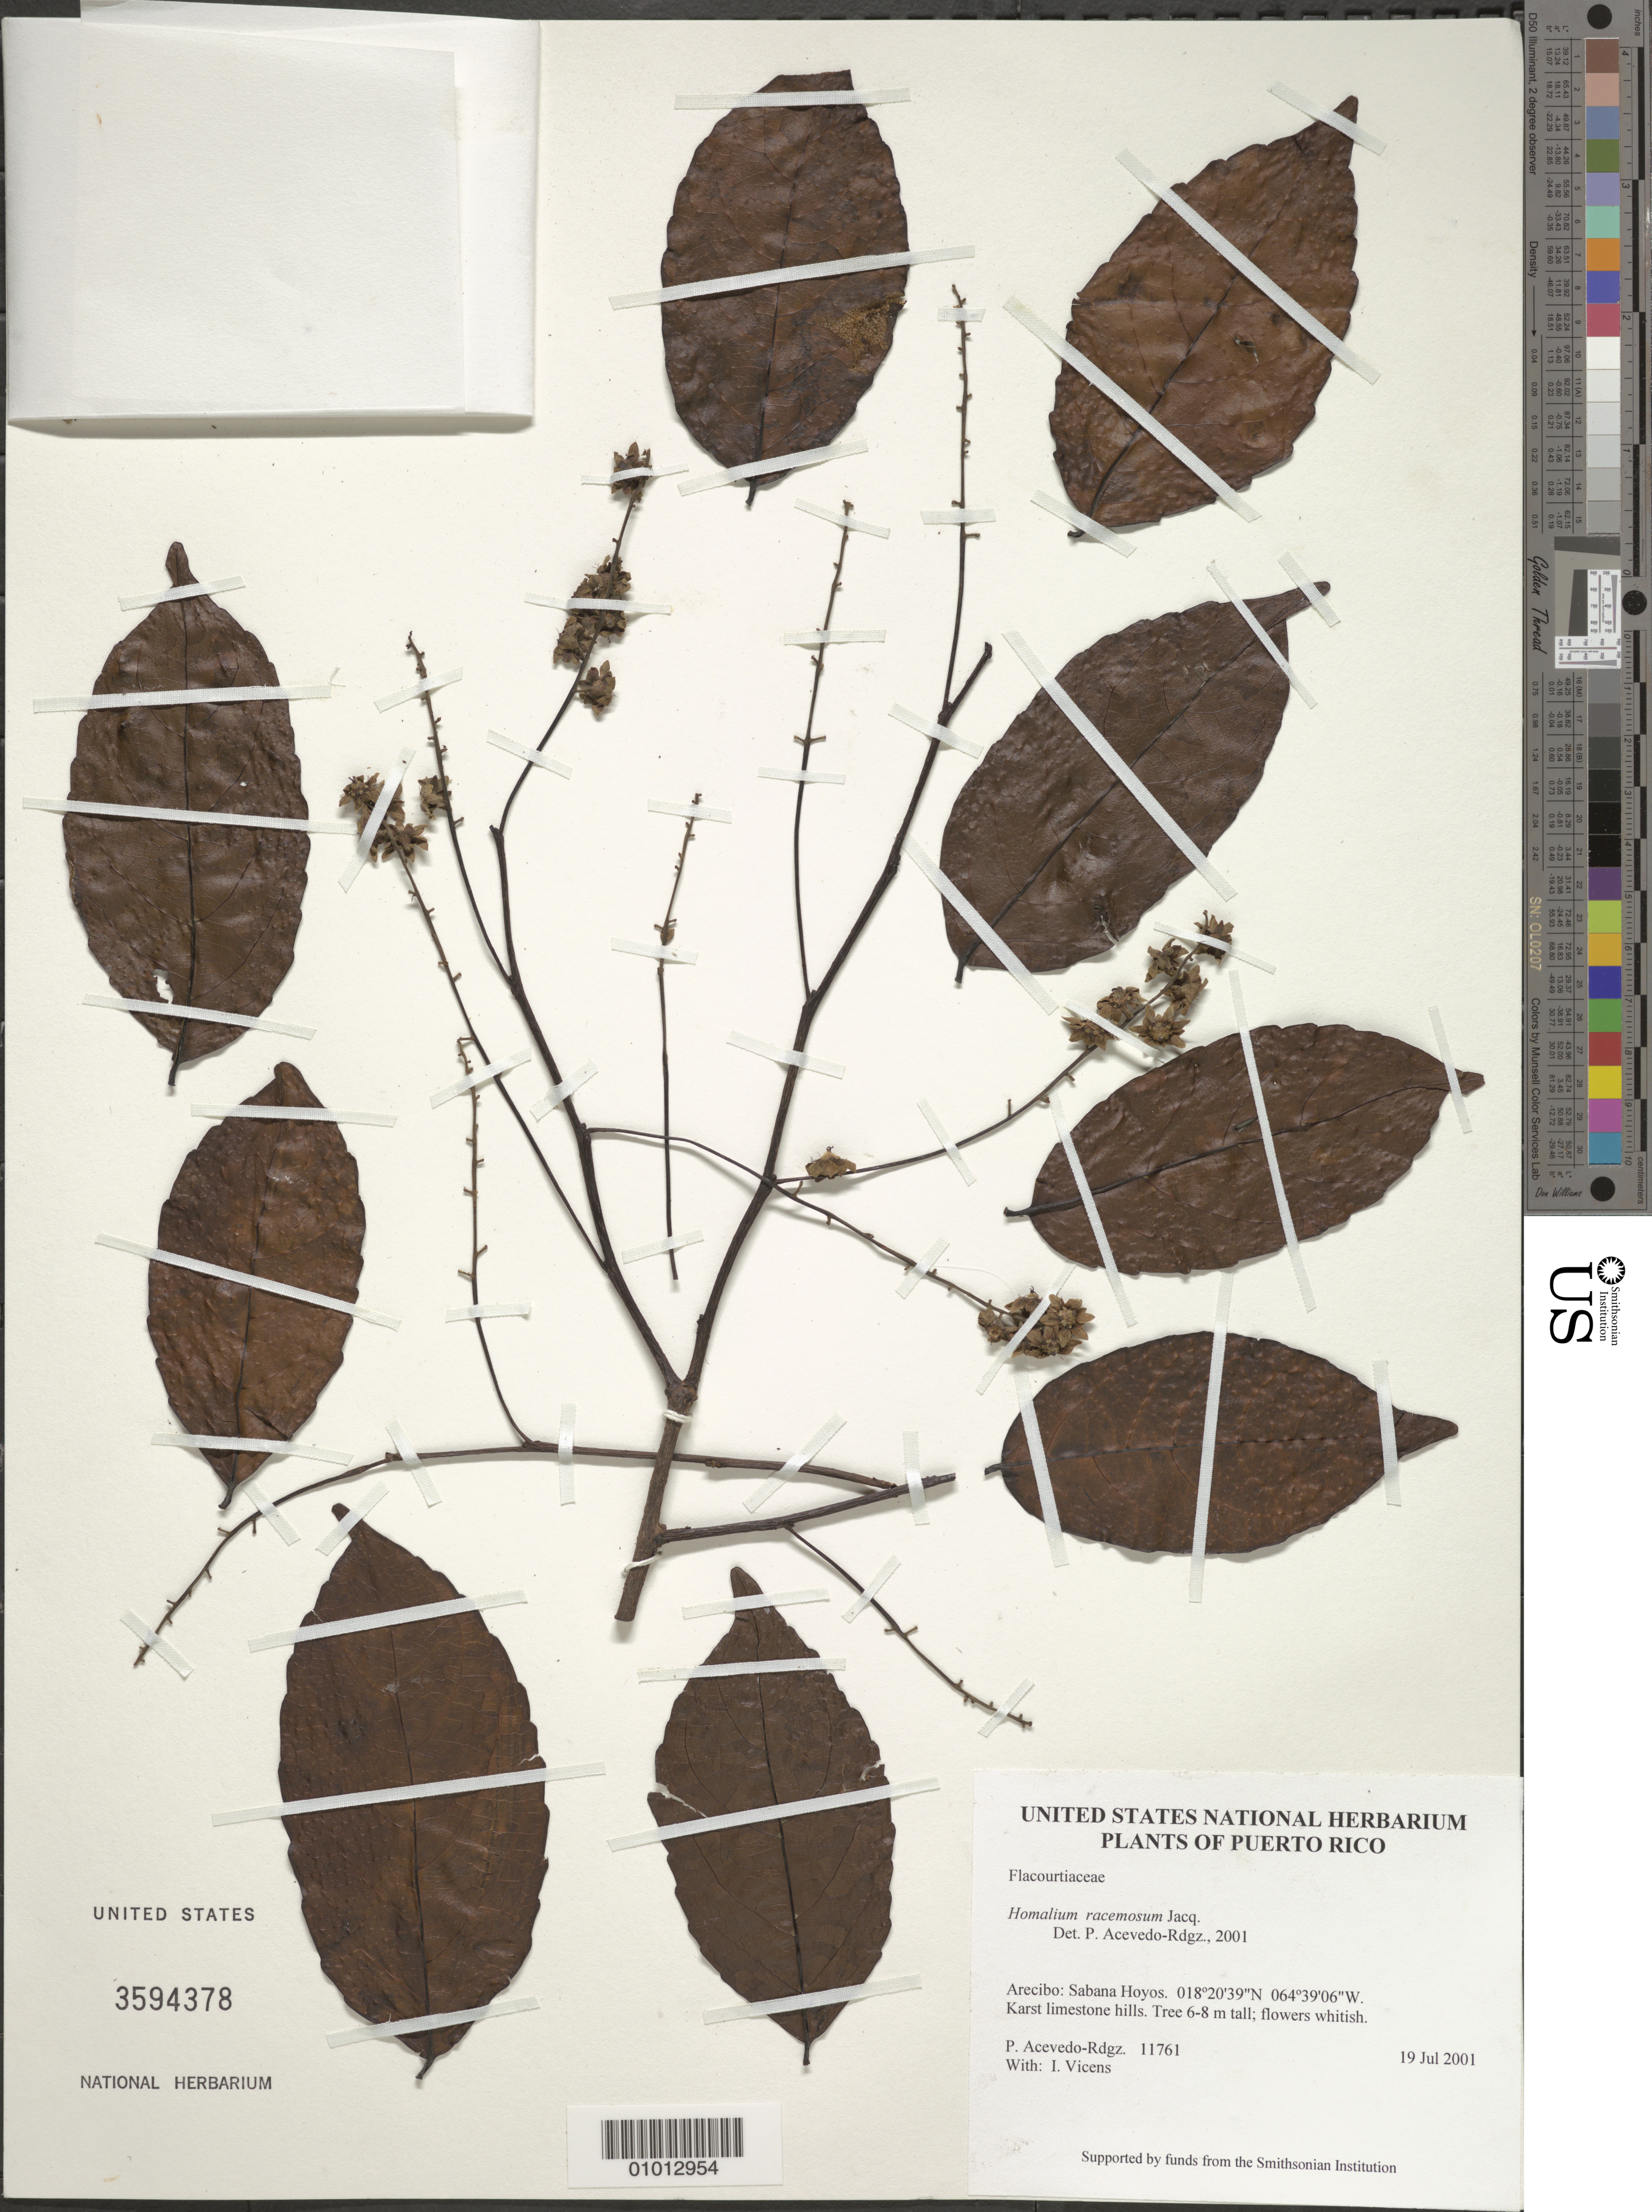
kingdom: Plantae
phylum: Tracheophyta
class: Magnoliopsida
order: Malpighiales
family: Salicaceae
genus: Homalium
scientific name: Homalium racemosum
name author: Jacq.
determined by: Acevedo-Rodríguez, P., (BOT), Smithsonian Institution - National Museum of Natural History (UNITED STATES)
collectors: P. Acevedo-Rodr. & I. Vicens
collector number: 11761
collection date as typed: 19 Jul 2001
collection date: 2001-07-19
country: Puerto Rico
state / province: Arecibo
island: Puerto Rico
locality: Arecibo: Sabana Hoyos.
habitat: Karst limestone hills.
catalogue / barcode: US 3594378